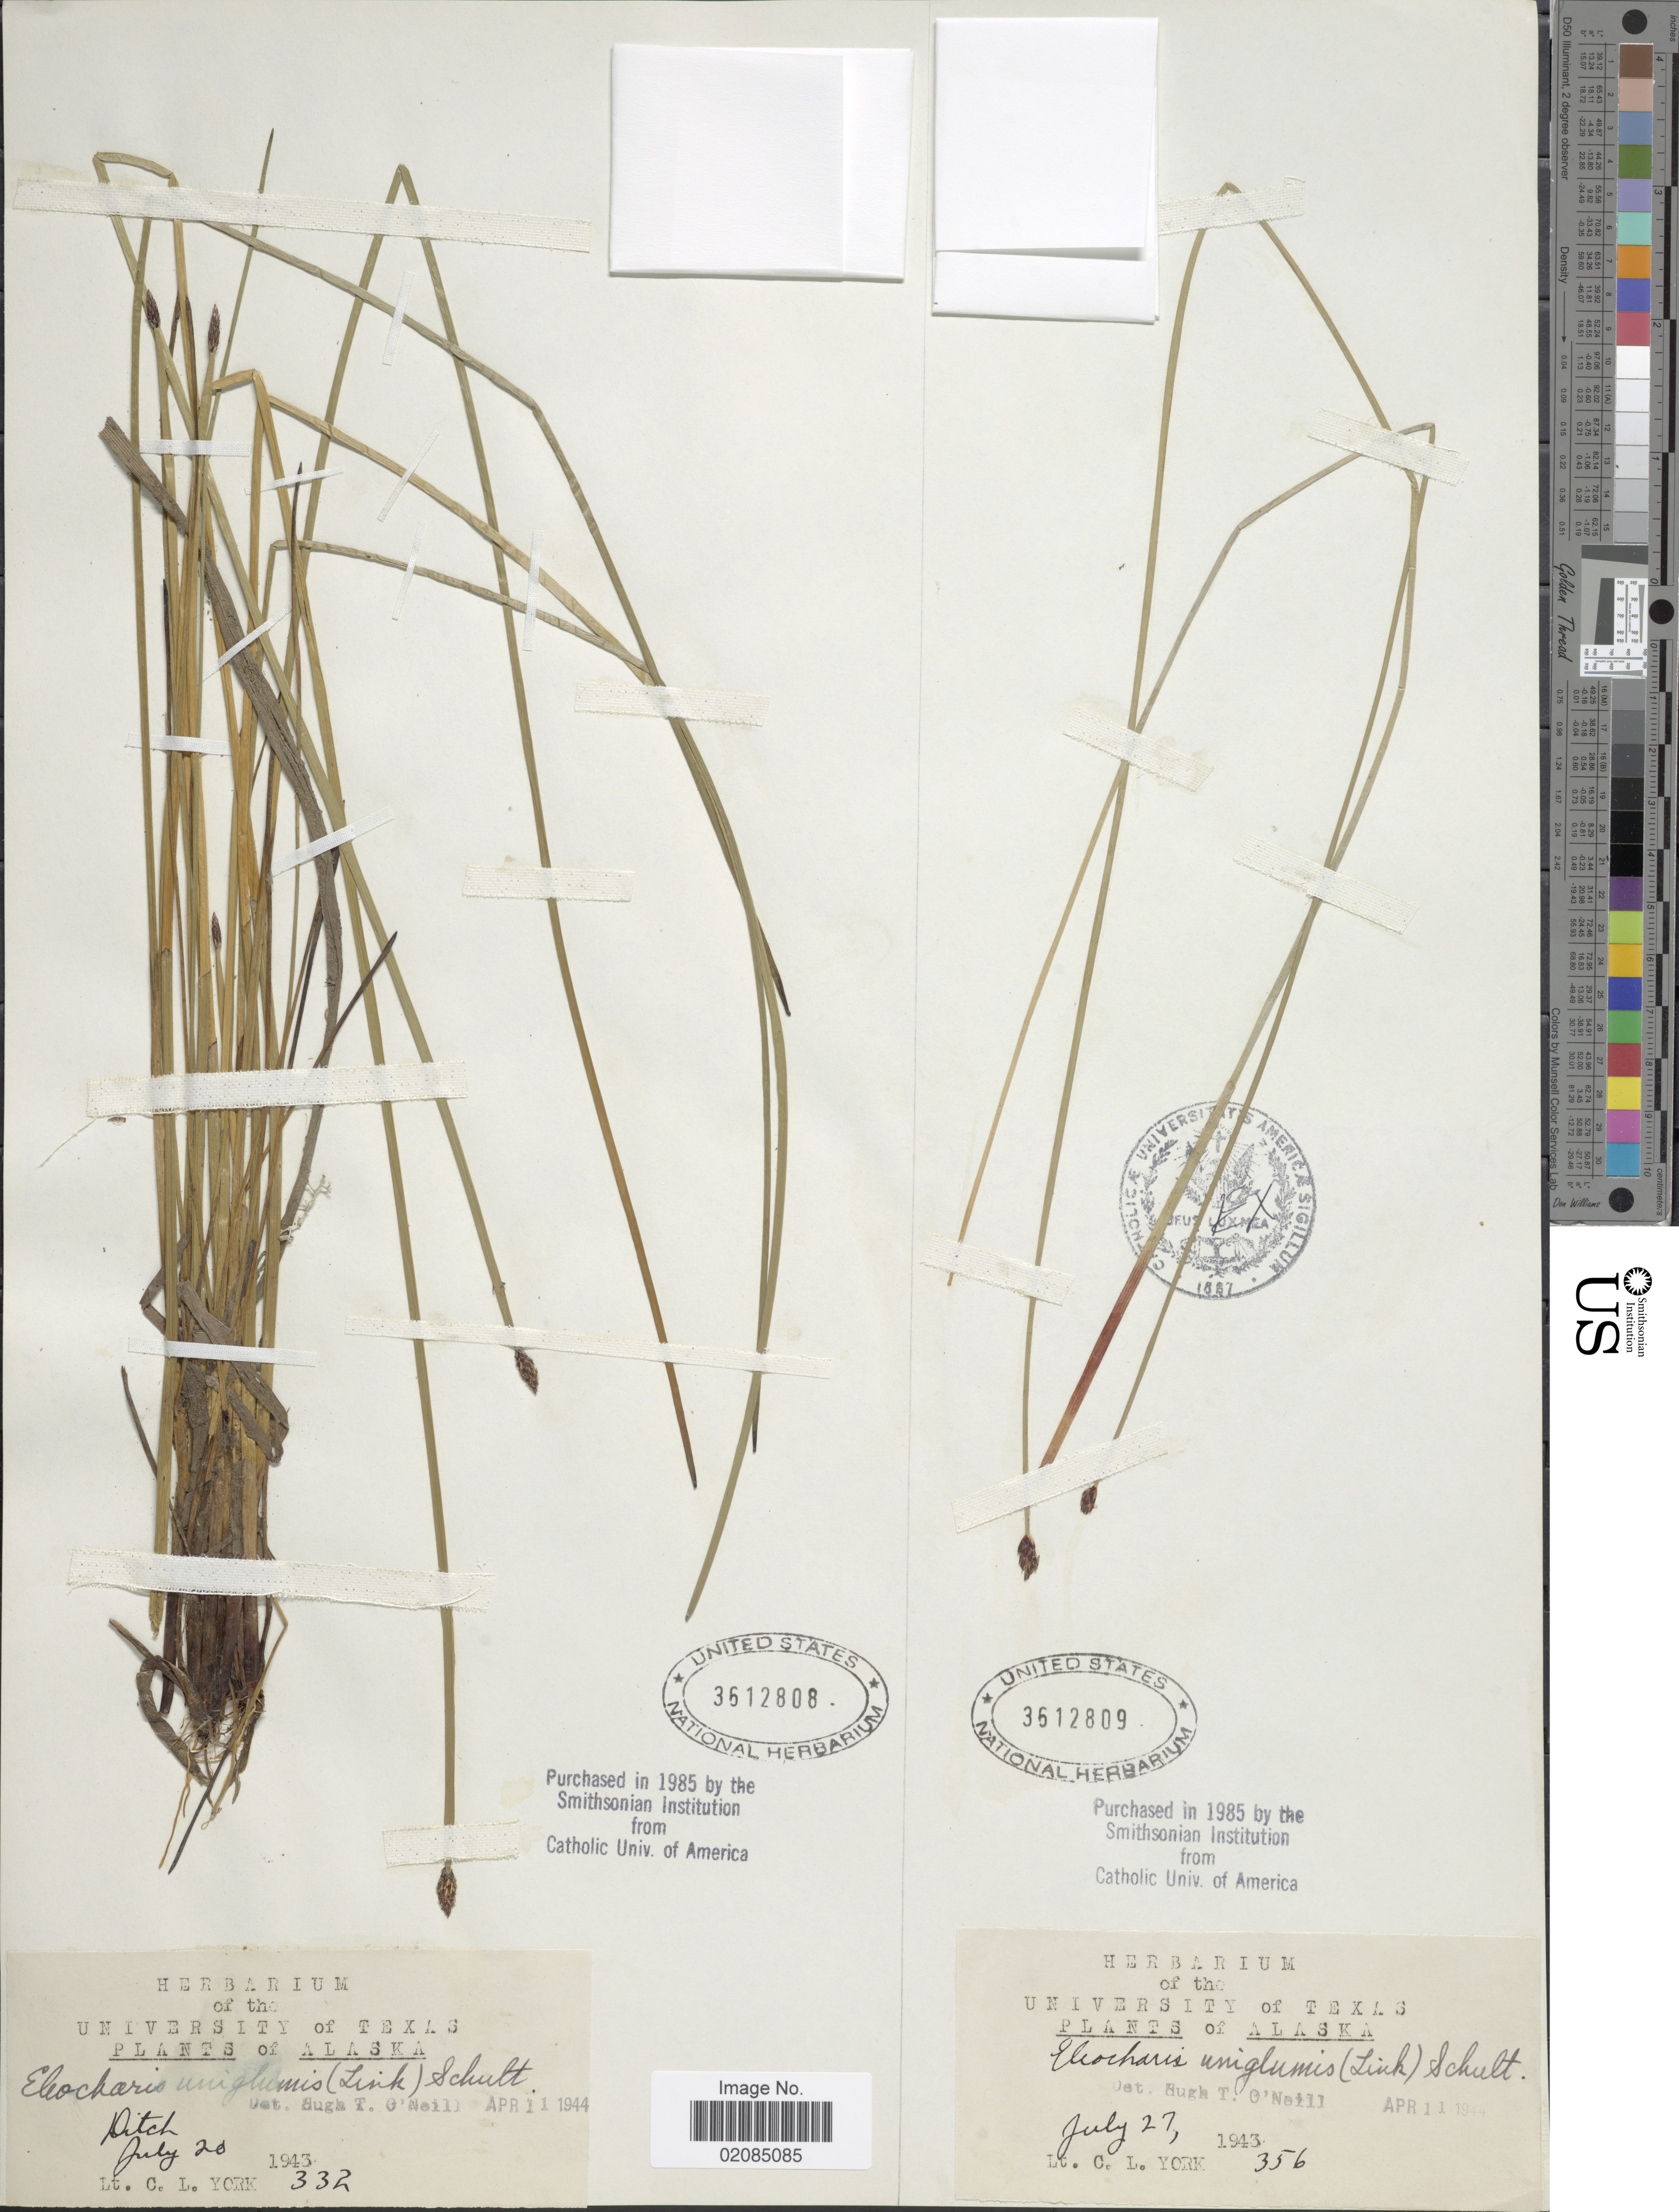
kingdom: Plantae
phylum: Tracheophyta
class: Liliopsida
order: Poales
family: Cyperaceae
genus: Eleocharis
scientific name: Eleocharis uniglumis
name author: (Link) Schult.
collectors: C. L. York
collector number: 356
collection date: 1943-07-27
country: United States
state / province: Alaska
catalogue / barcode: US 3612809-2